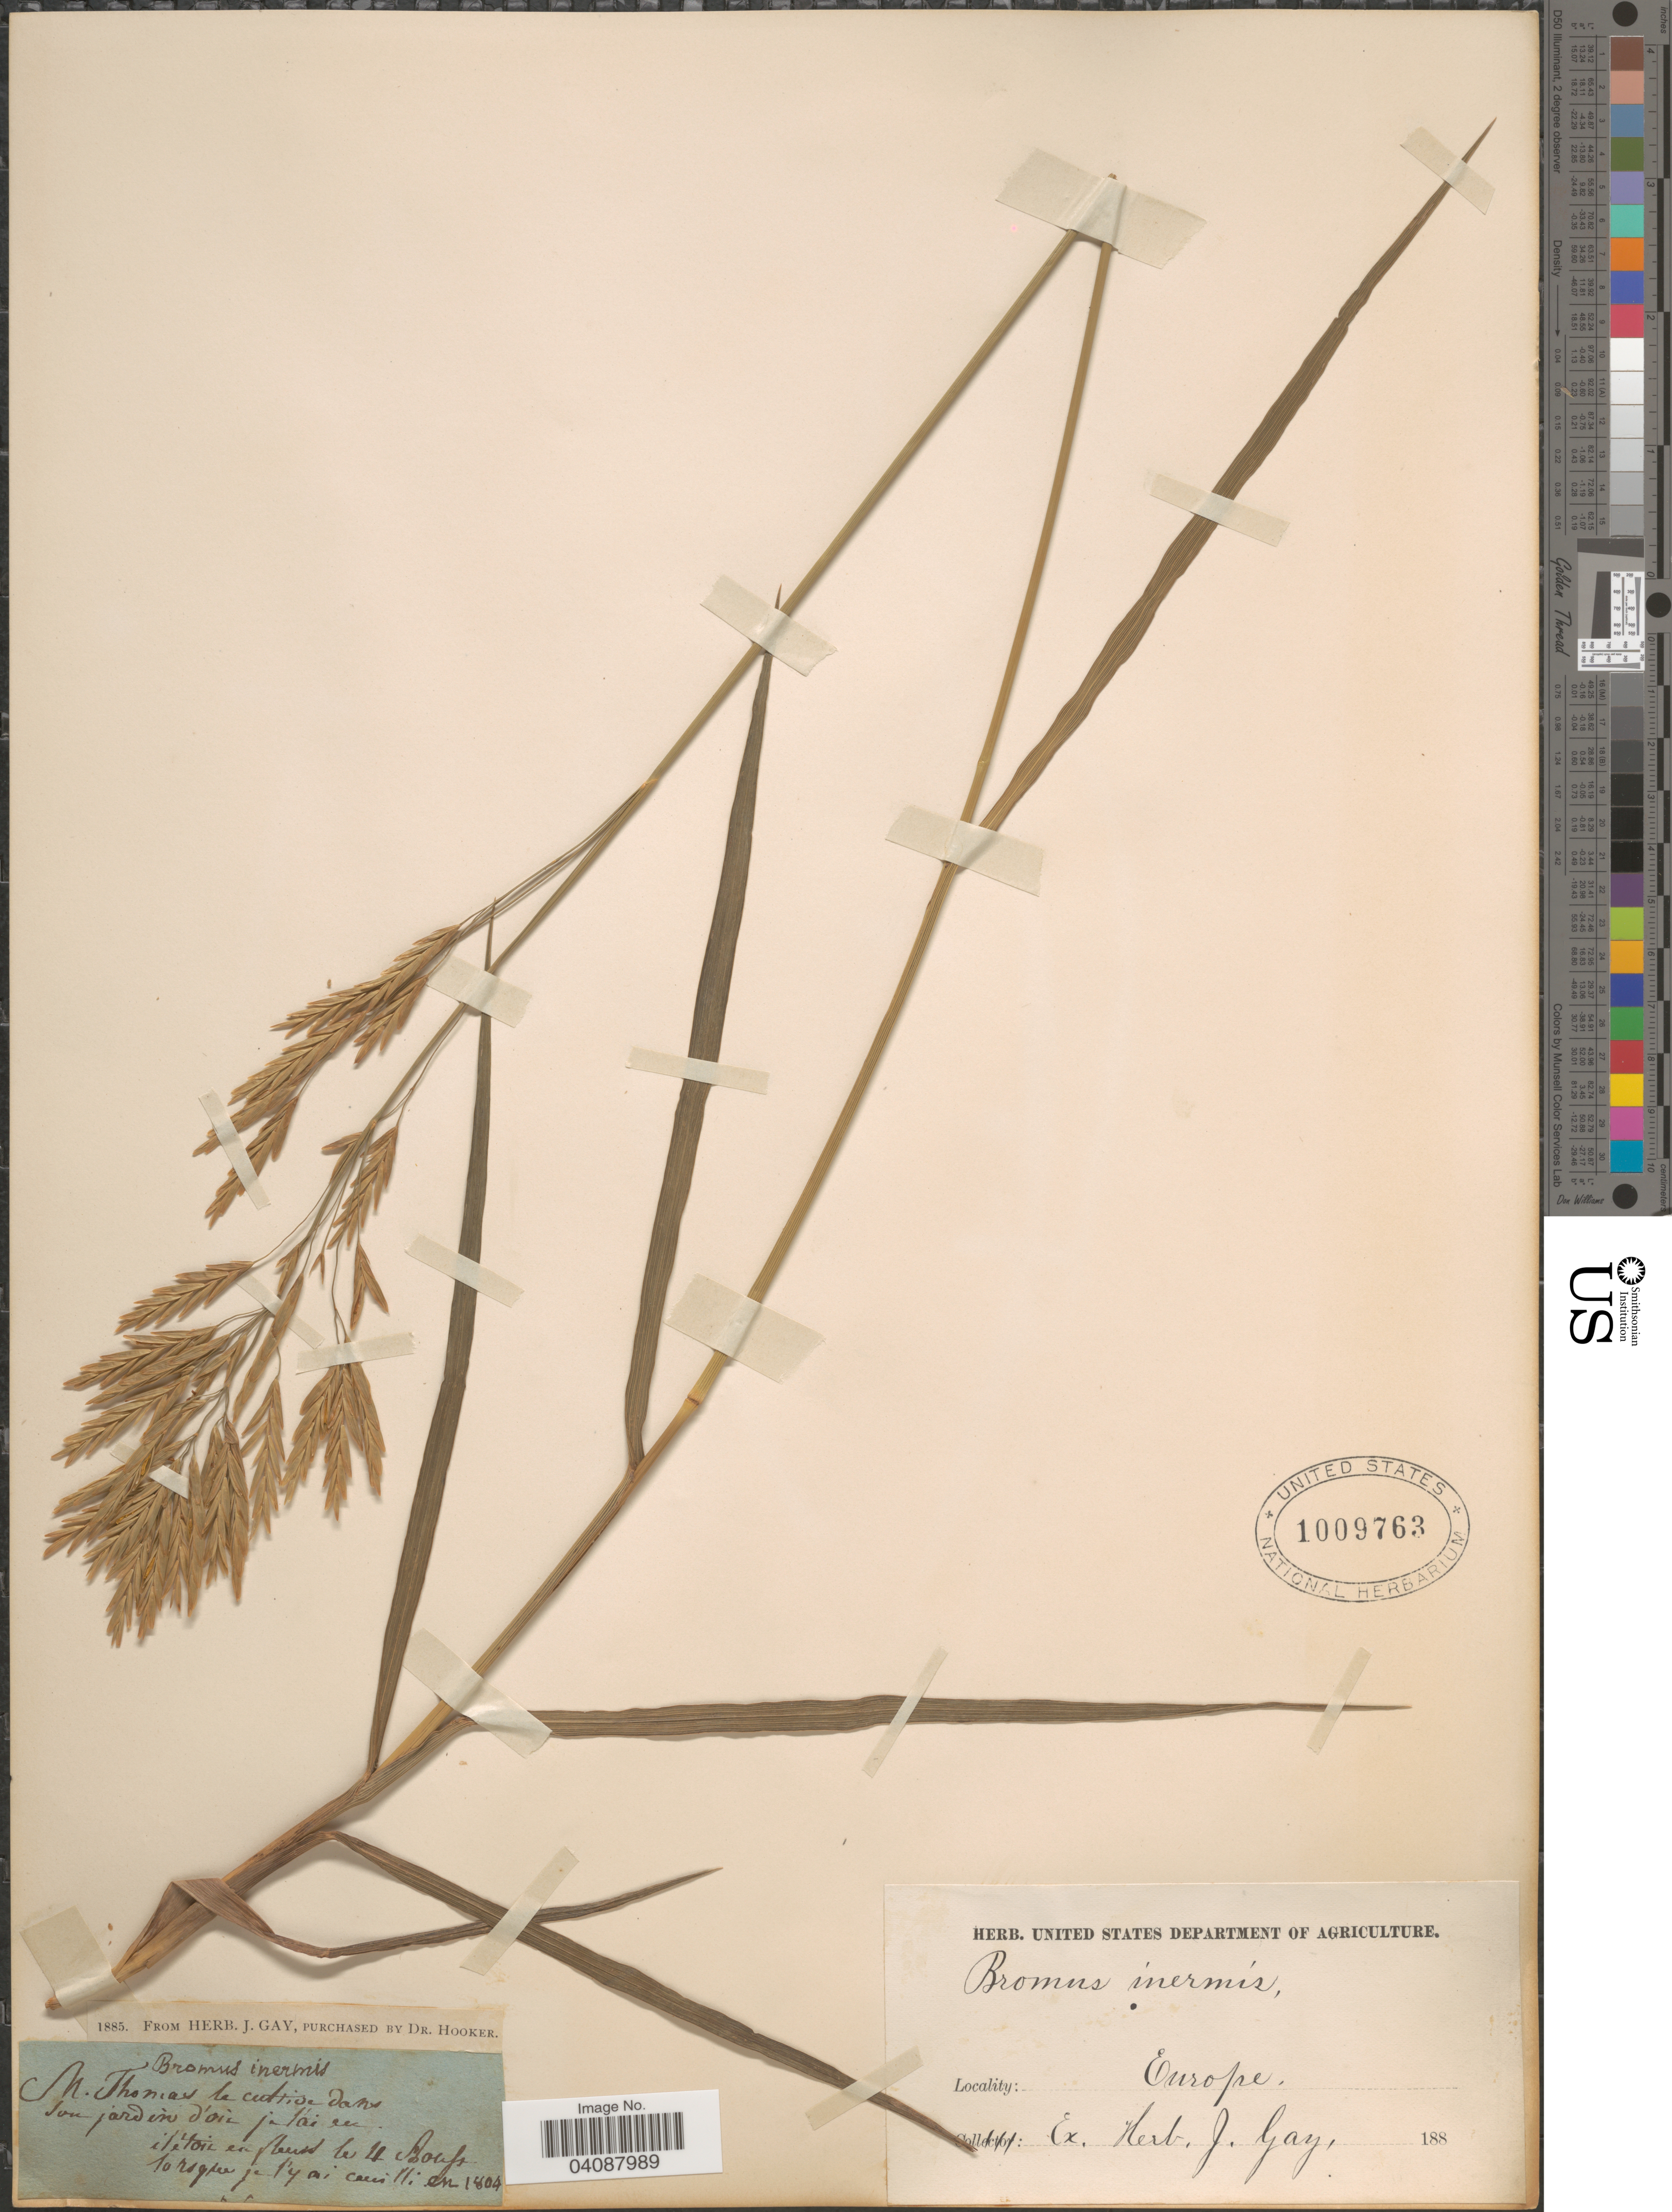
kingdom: Plantae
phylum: Tracheophyta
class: Liliopsida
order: Poales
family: Poaceae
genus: Bromus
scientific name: Bromus inermis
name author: Leyss.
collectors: ex herb. J. Gay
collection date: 1804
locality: Europe. M. Thomas le cultive dans son jardin d'ois jalai au ile'toie en fleurs le 4 Boufs to roques je l'y ai couilli en.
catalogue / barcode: US 1009763